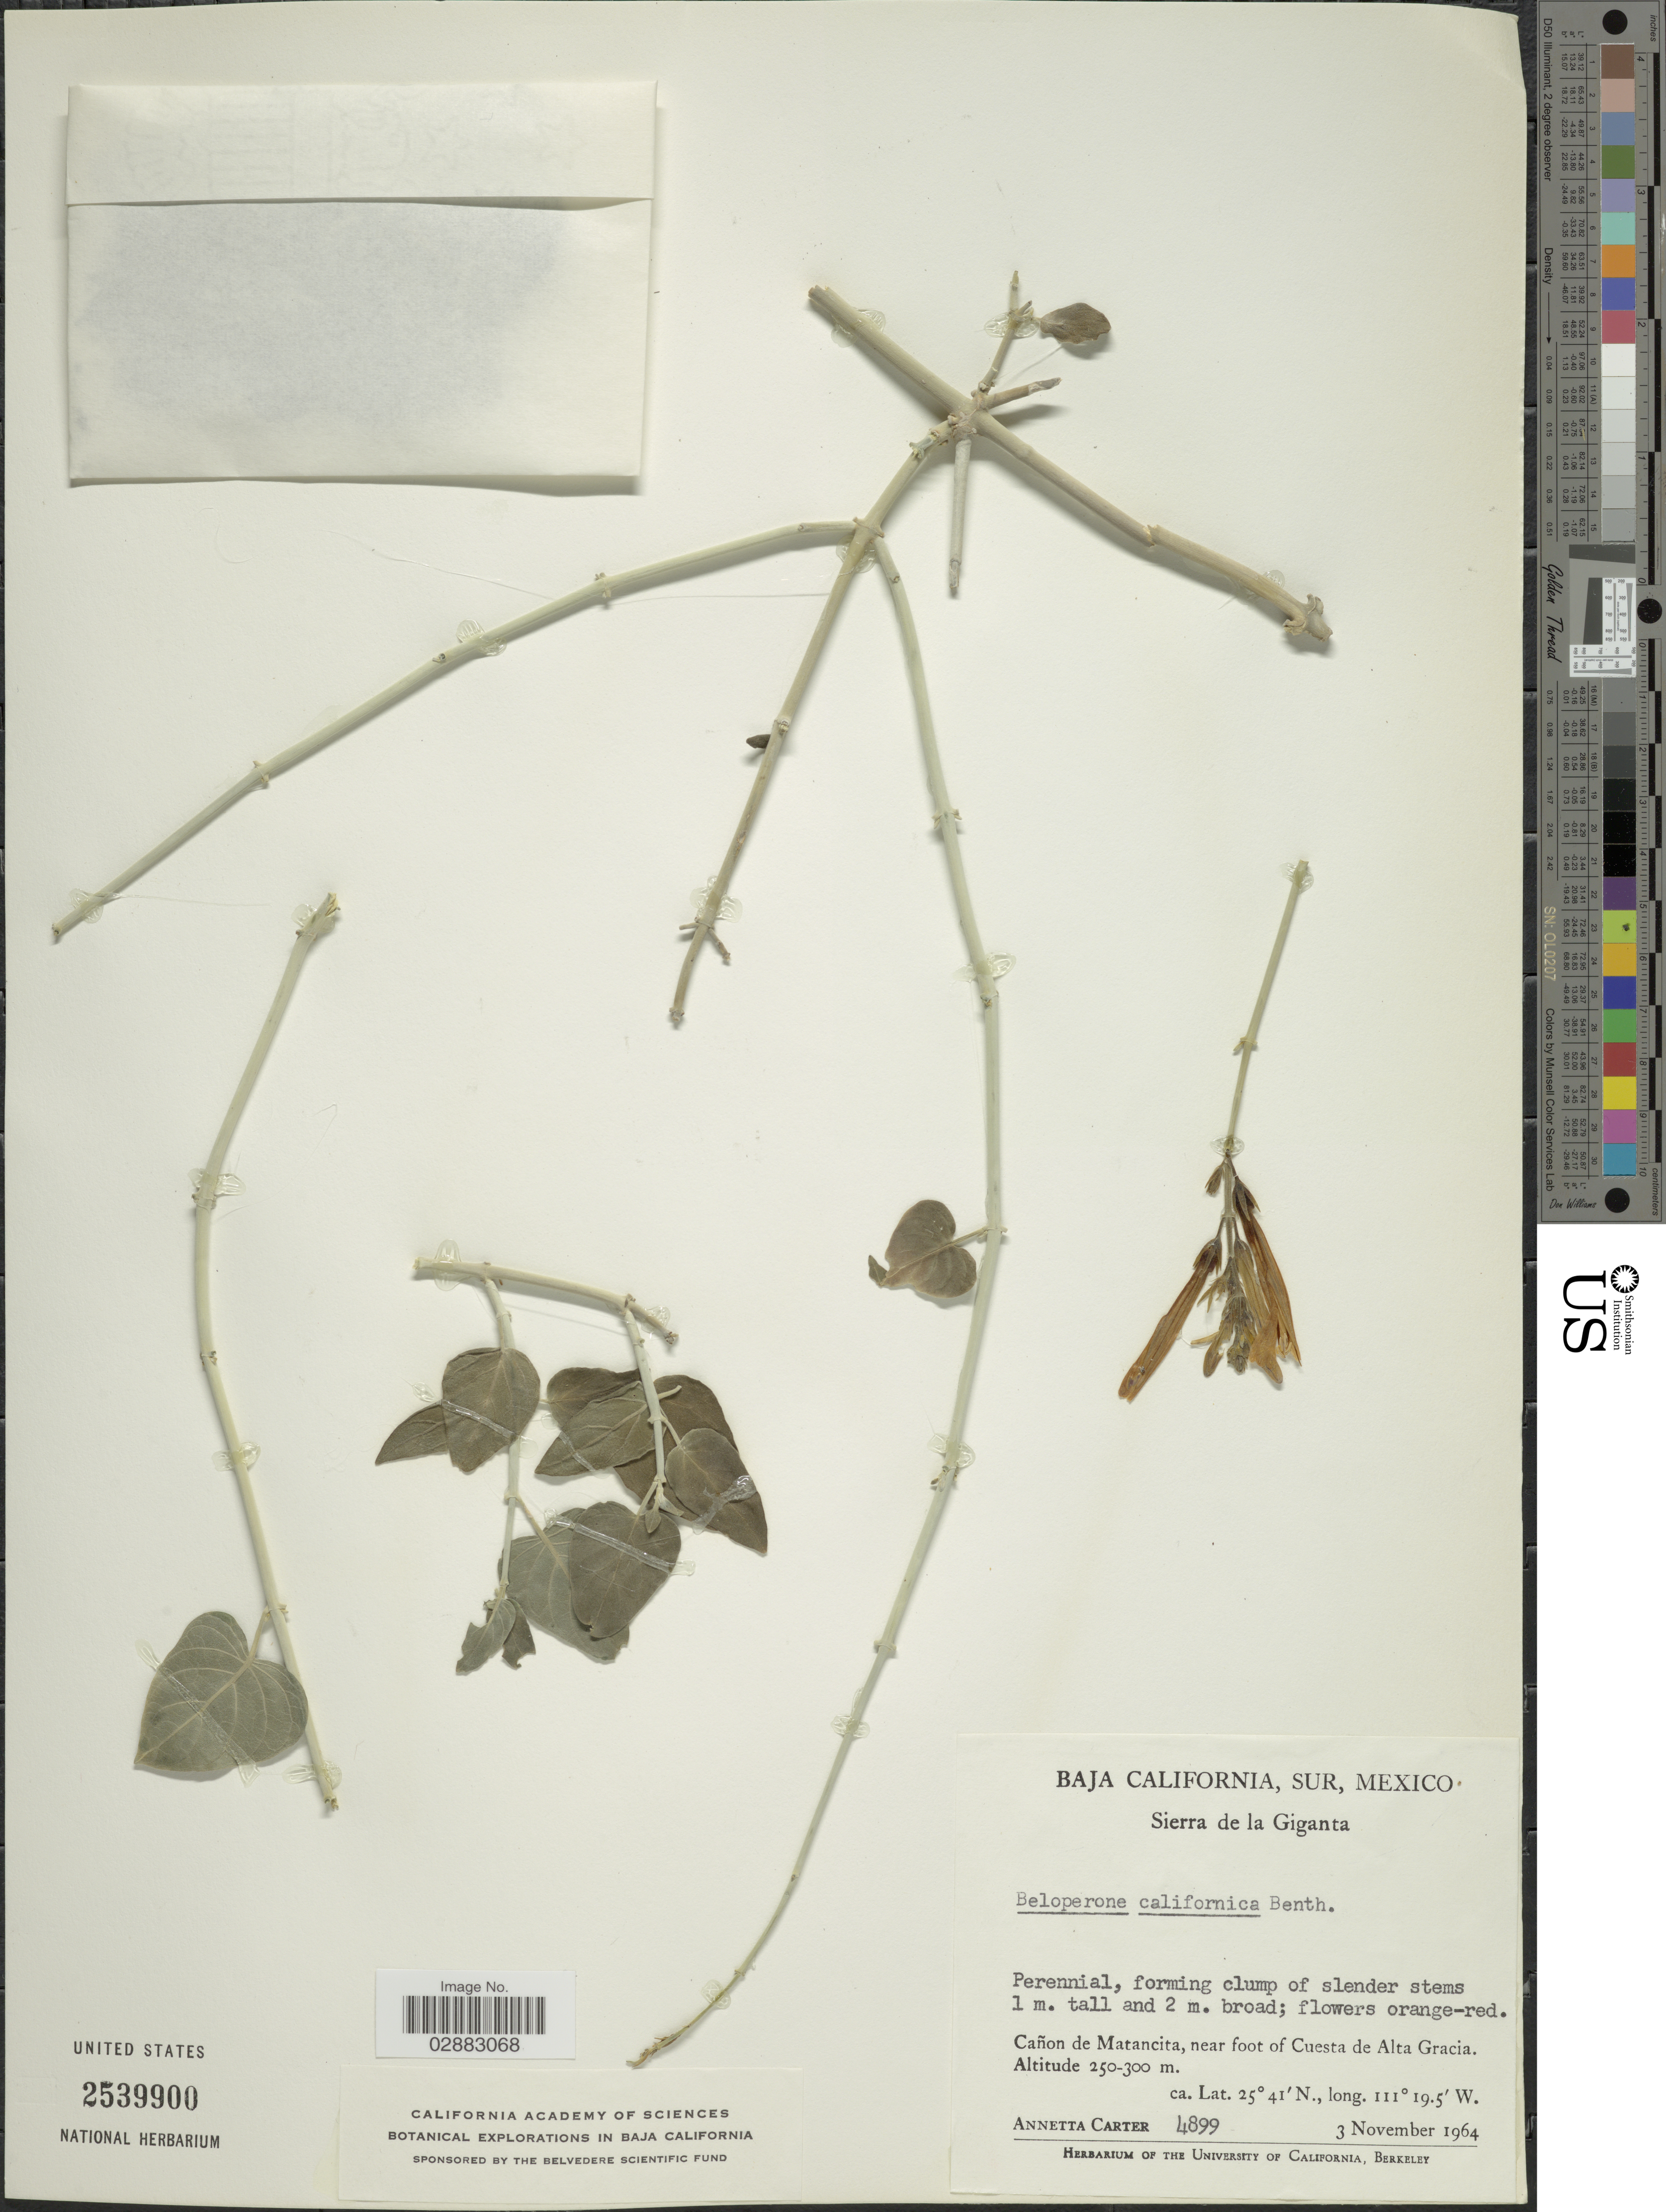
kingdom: Plantae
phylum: Tracheophyta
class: Magnoliopsida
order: Lamiales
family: Acanthaceae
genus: Beloperone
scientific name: Beloperone californica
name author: Benth.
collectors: A. Carter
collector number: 4899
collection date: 1964-11-03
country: Mexico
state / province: Baja California Sur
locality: Sierra de la Giganta. Cañon de Matancita, near foot of Cuesta de Alta Gracia.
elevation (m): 250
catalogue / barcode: US 2539900